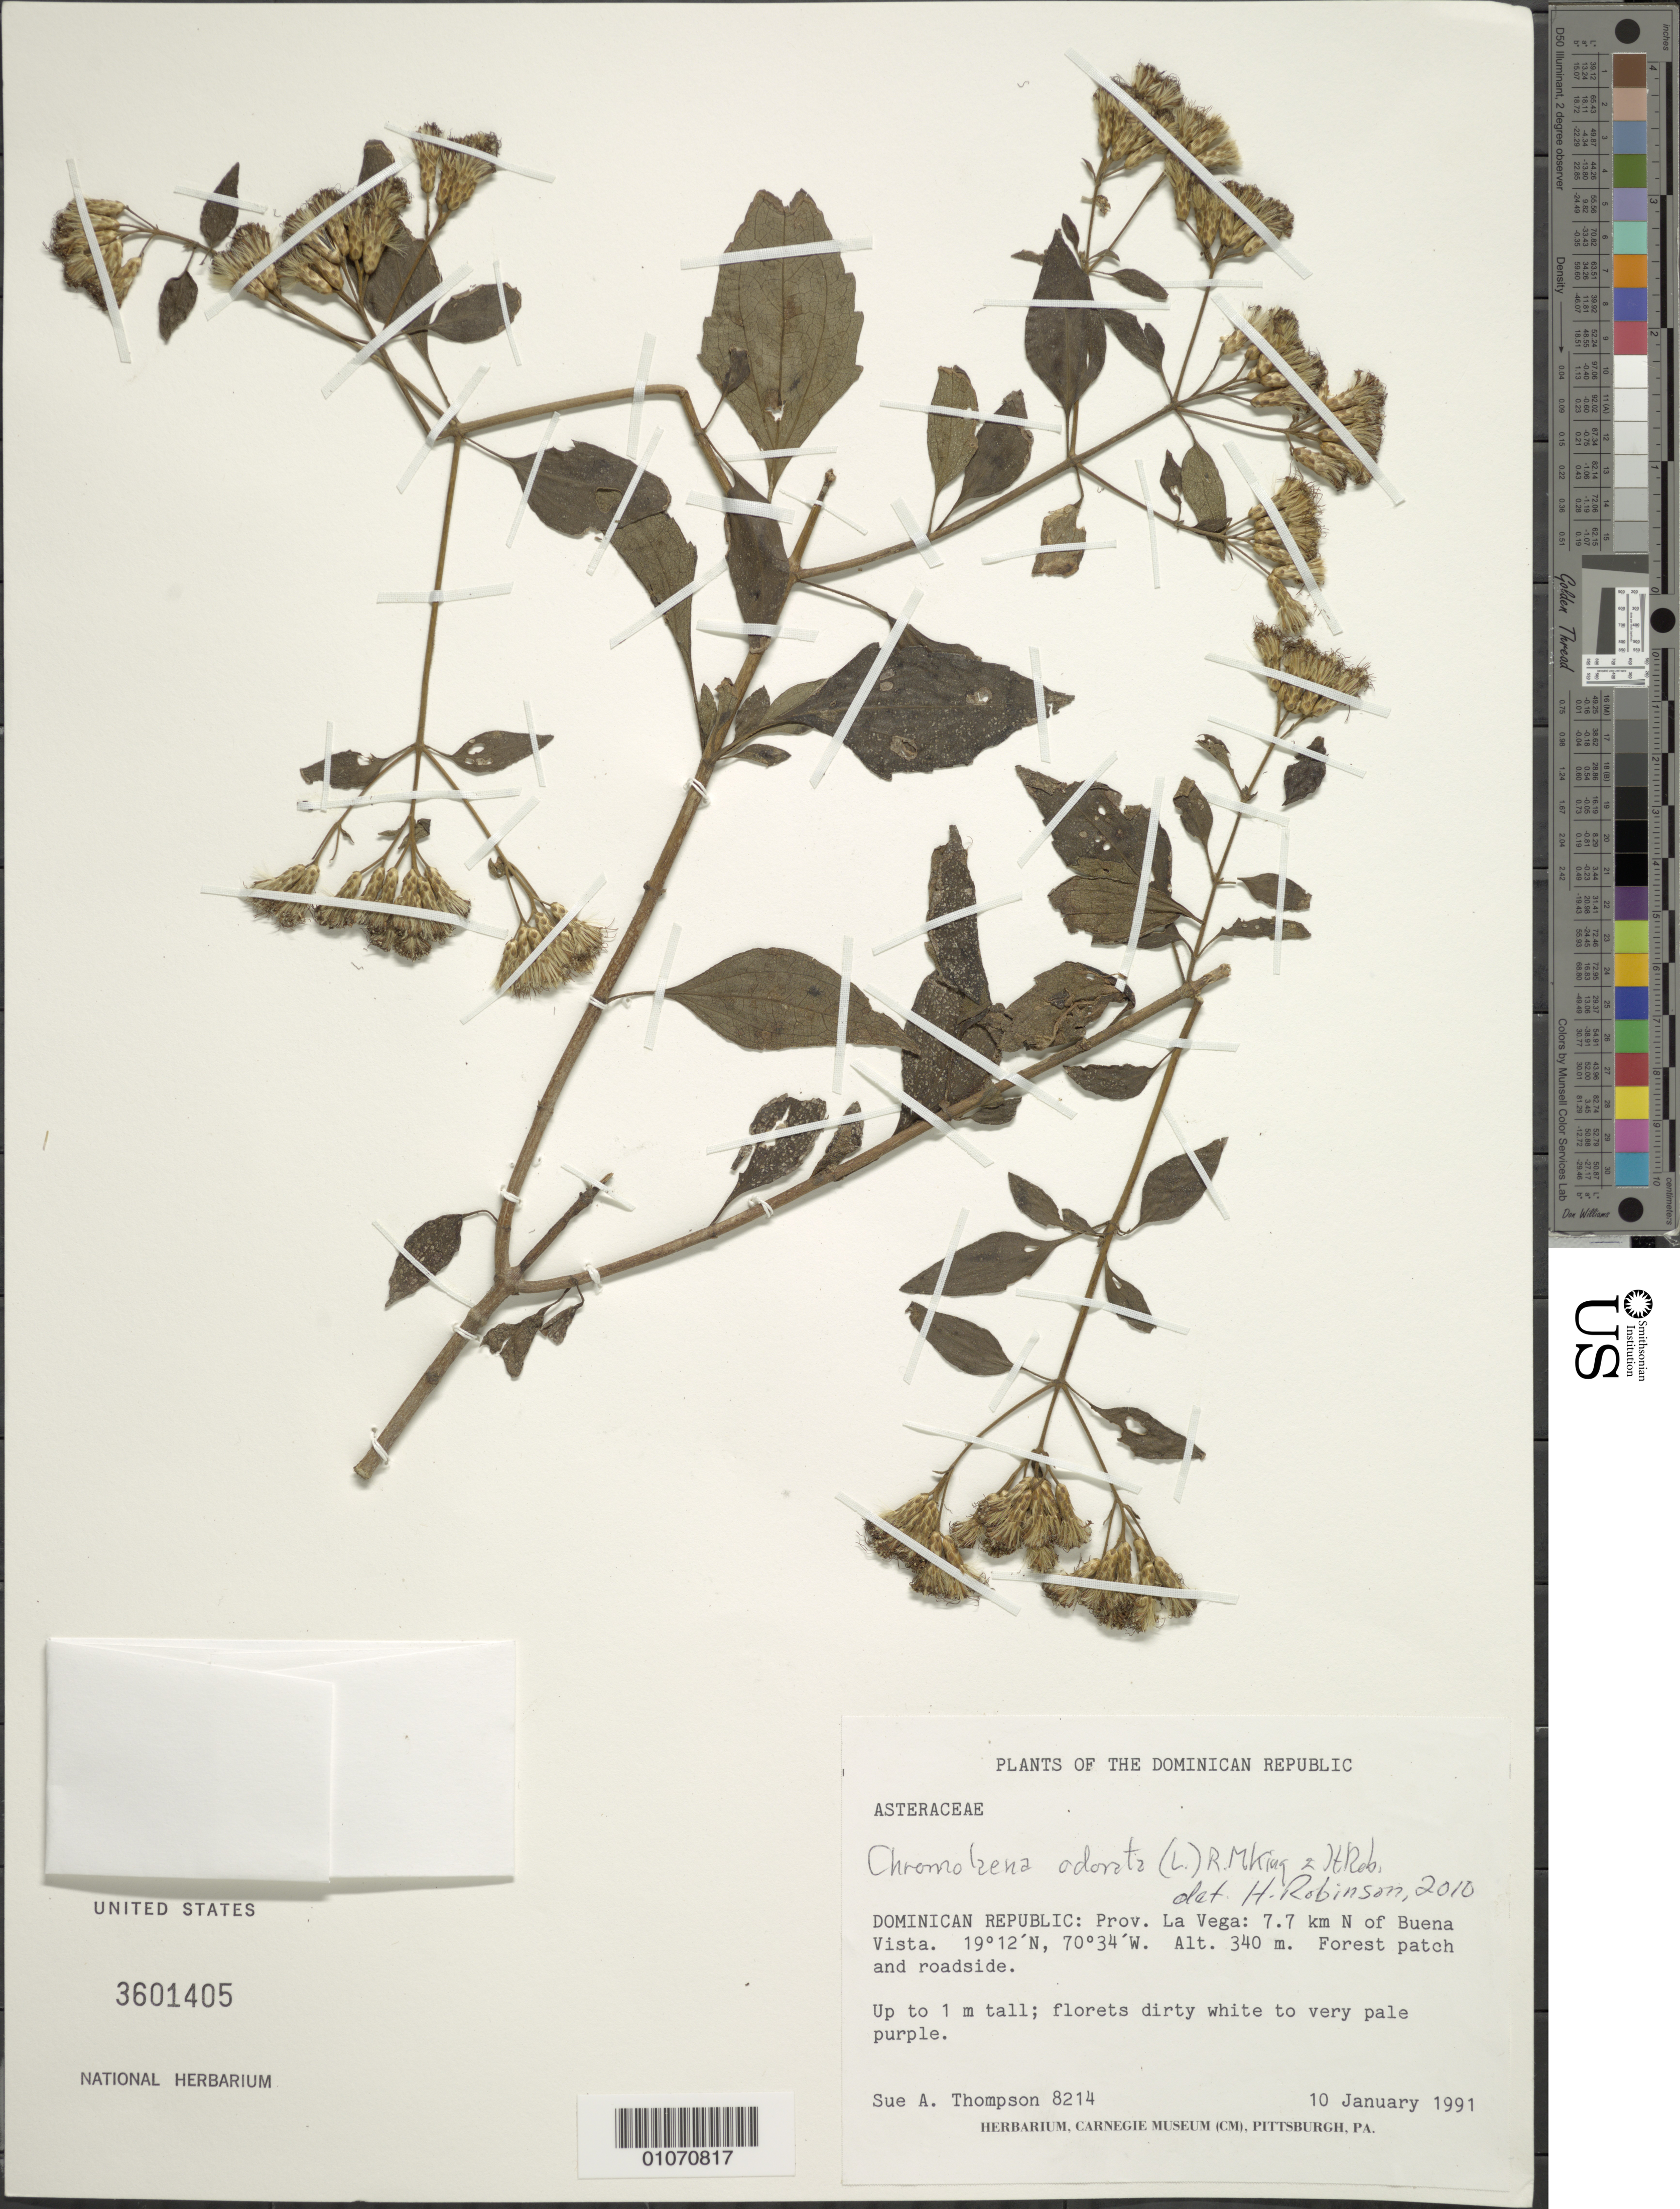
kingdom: Plantae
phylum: Tracheophyta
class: Magnoliopsida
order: Asterales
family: Asteraceae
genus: Chromolaena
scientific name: Chromolaena odorata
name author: (L.) R.M. King & H. Rob.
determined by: Robinson, Harold E., (US)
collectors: S. A. Thompson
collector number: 8214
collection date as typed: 10 Jan 1991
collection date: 1991-01-10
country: Dominican Republic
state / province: La Vega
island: Hispaniola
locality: Buena Vista, 7.7 km N of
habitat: Forest patch and roadside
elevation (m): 340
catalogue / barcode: US 3601405